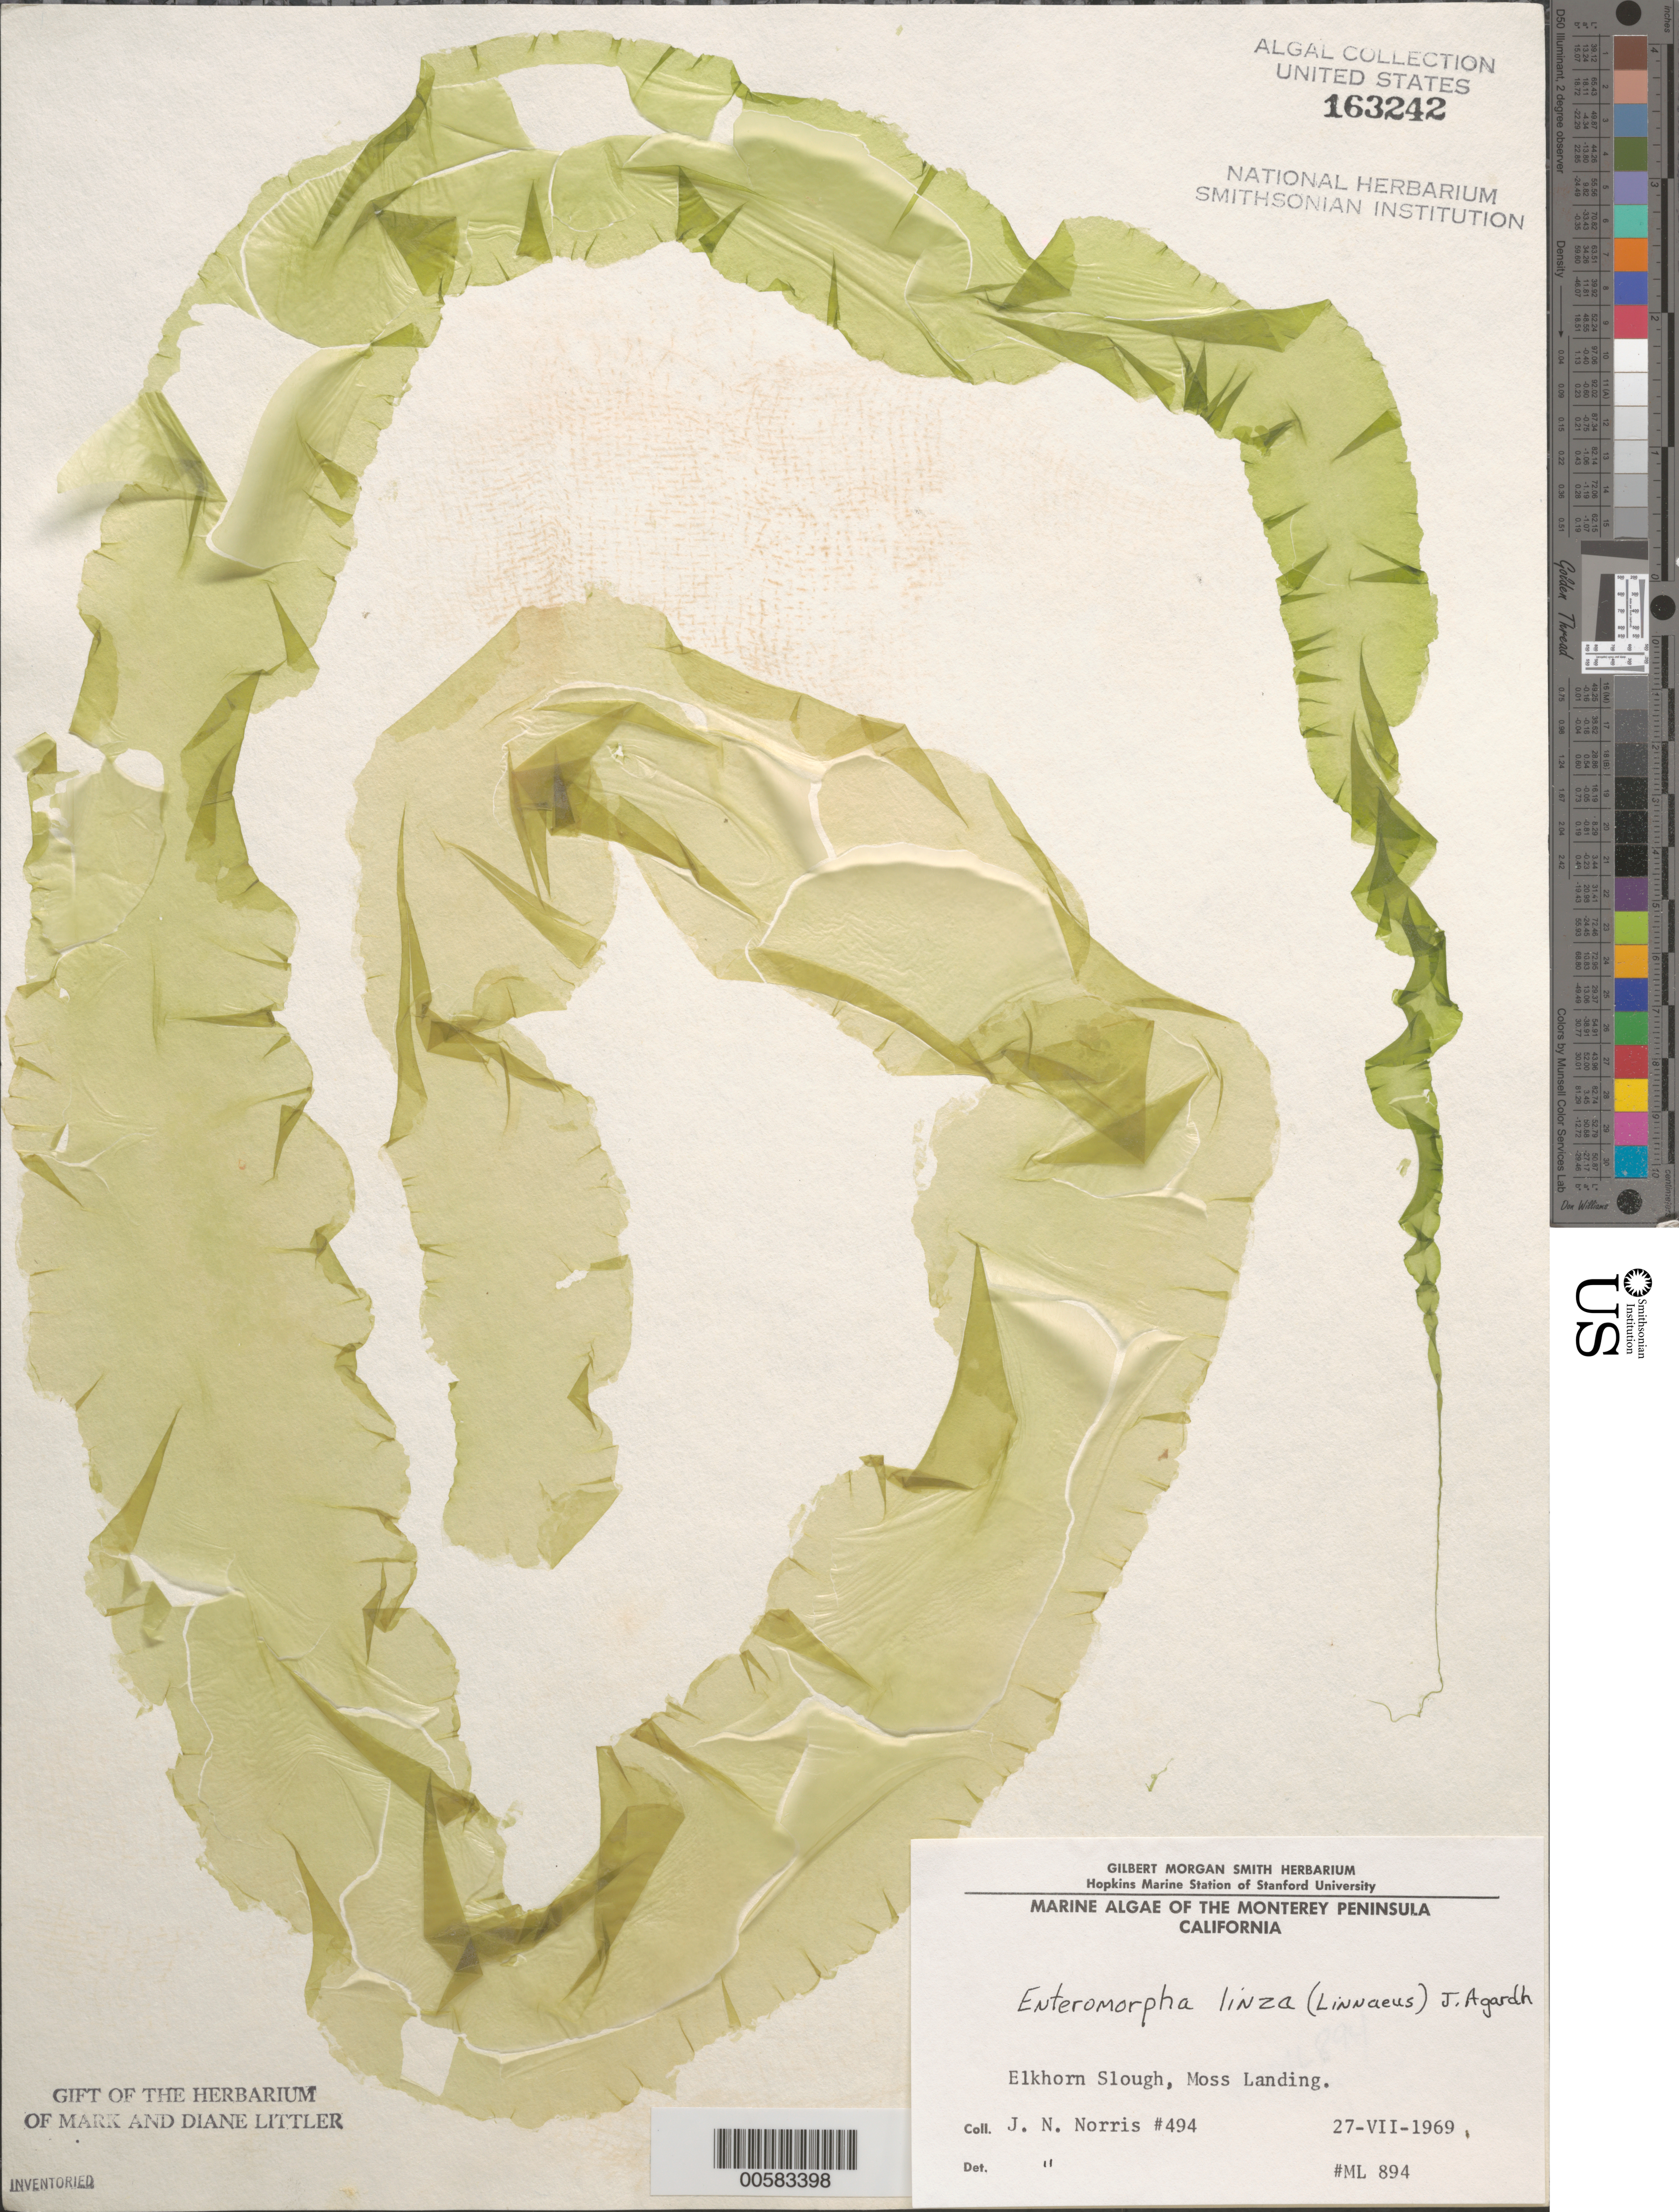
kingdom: Plantae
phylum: Chlorophyta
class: Ulvophyceae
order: Ulvales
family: Ulvaceae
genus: Ulva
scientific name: Ulva linza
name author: L.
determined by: Algae name updating Project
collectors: J. N. Norris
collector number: ML 894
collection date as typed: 27 Jul 1969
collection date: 1969-07-27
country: United States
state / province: California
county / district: Monterey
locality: Elkhorn Slough, Moss Landing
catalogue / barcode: US 163242